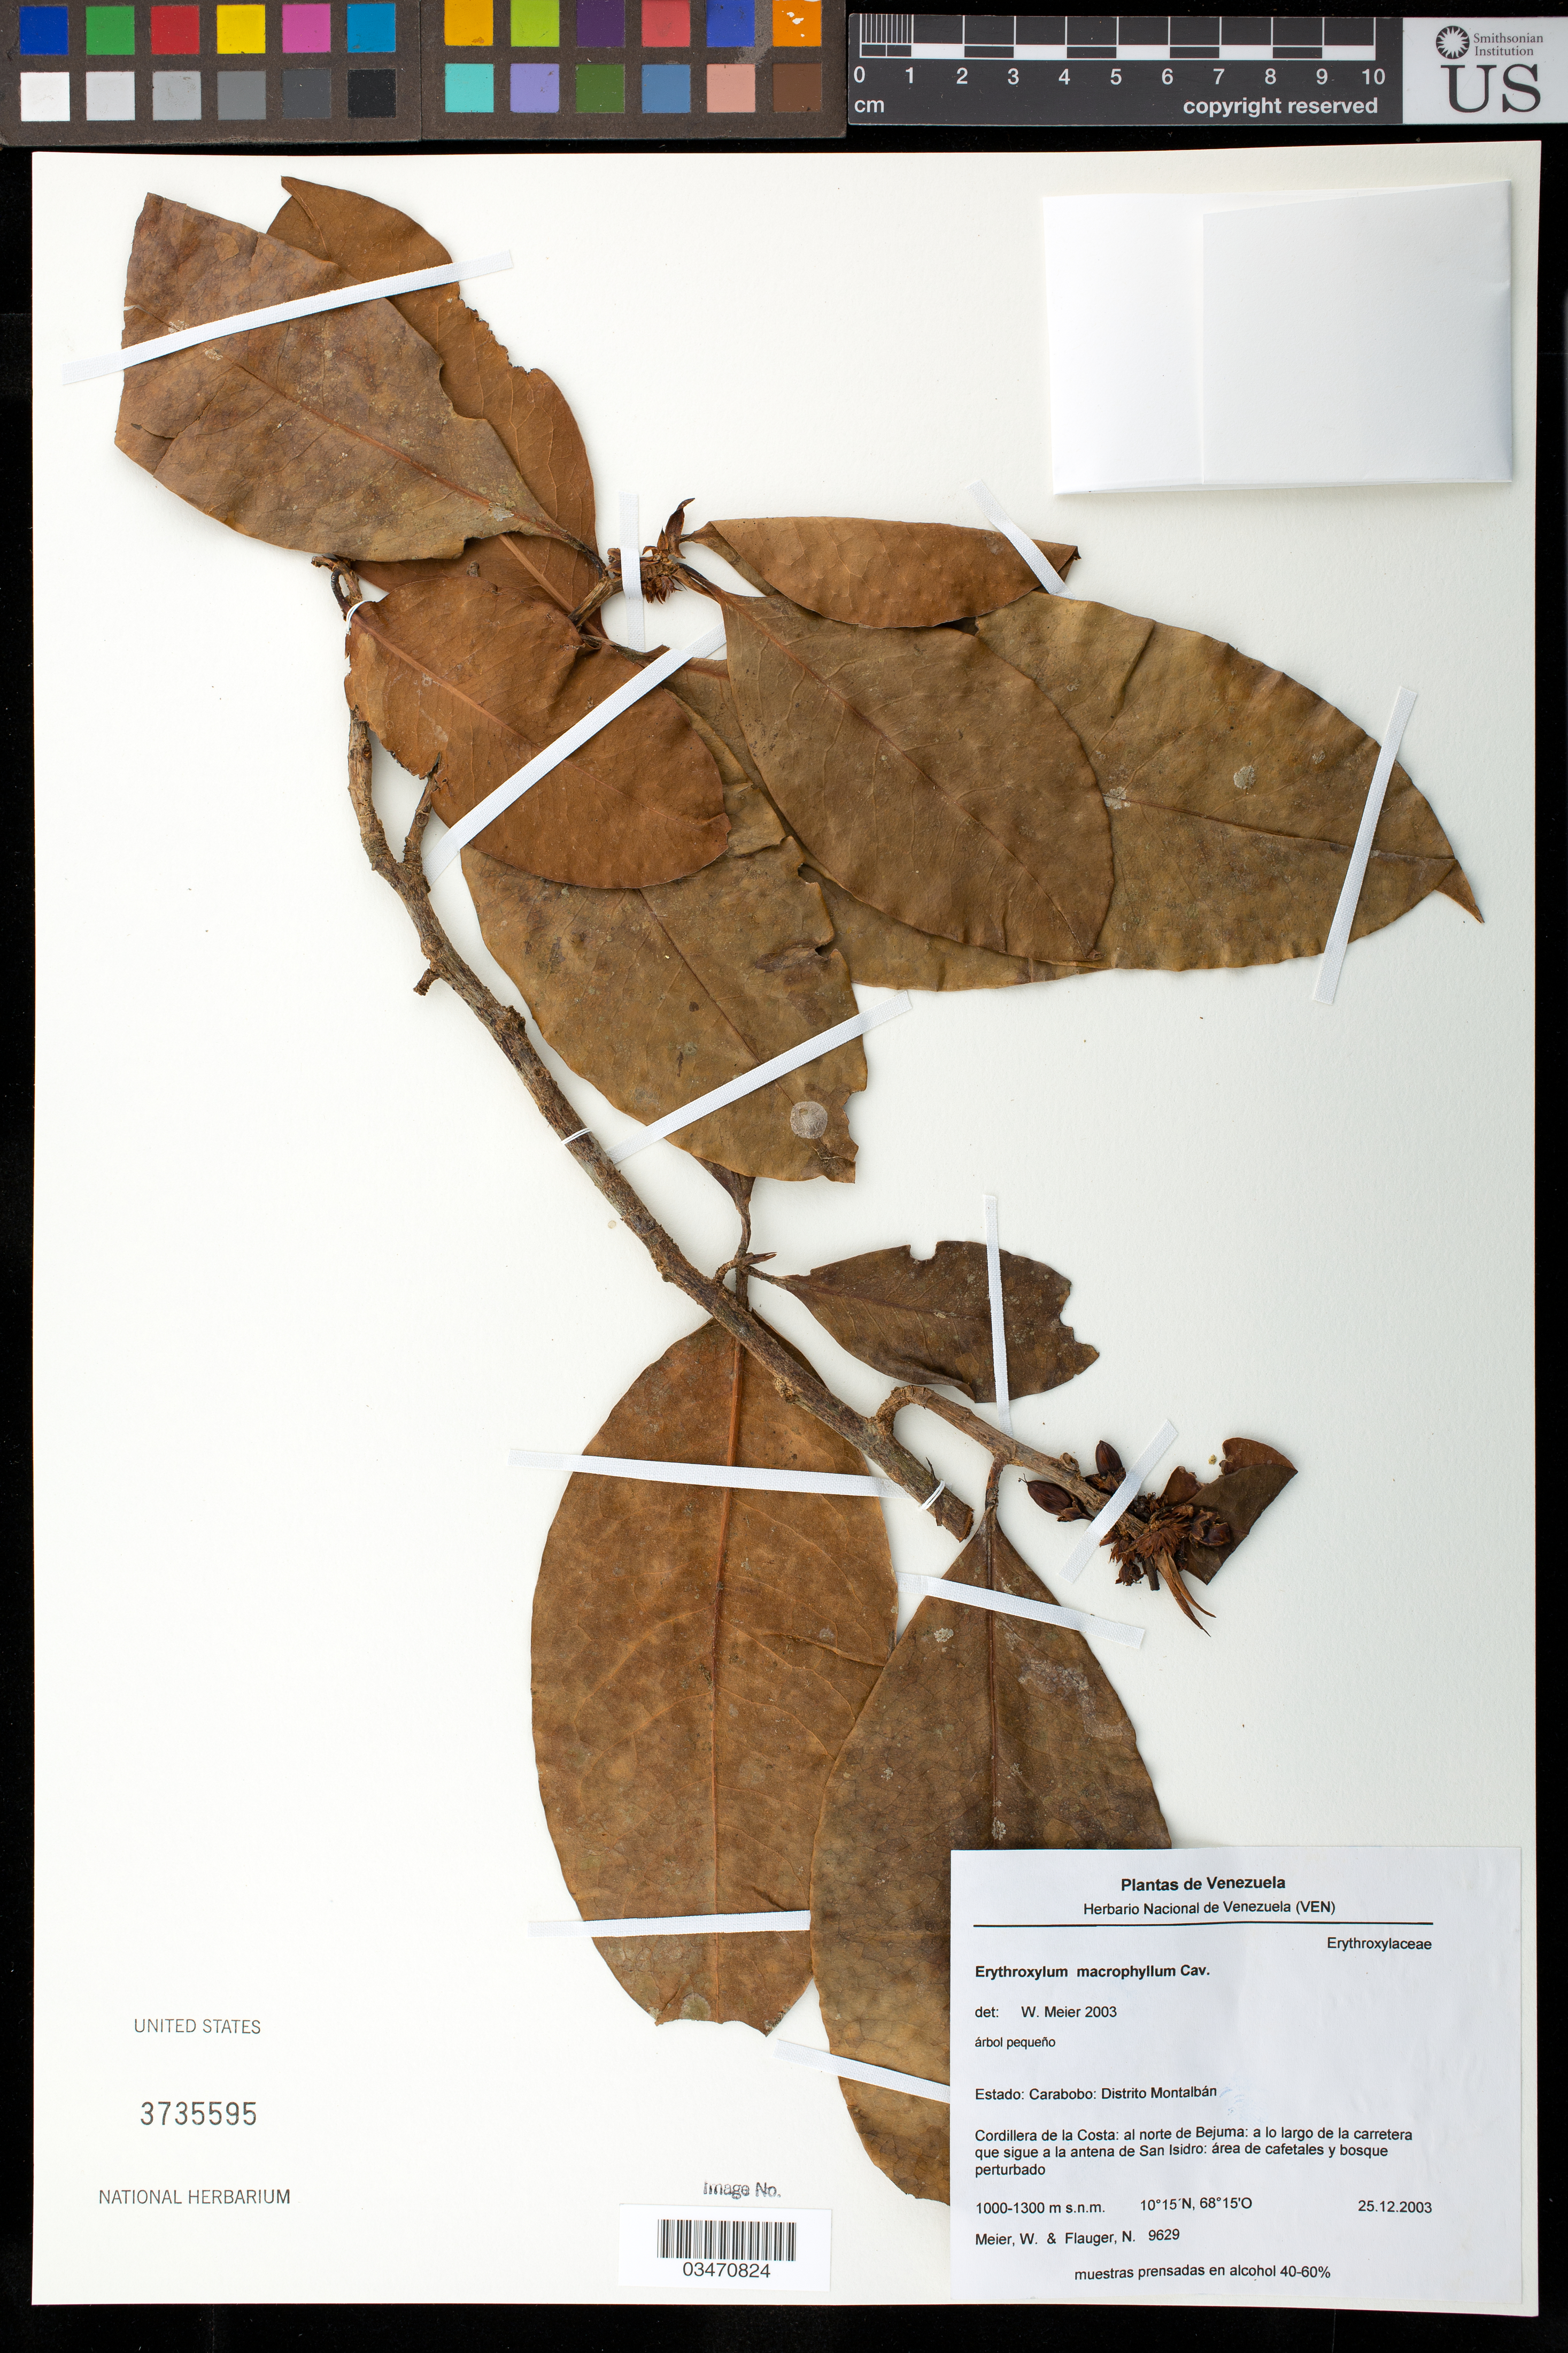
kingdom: Plantae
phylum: Tracheophyta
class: Magnoliopsida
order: Malpighiales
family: Erythroxylaceae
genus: Erythroxylum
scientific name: Erythroxylum macrophyllum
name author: Cav.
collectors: W. Meier & N. Flauger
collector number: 9629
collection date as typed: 25.12.2003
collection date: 2003-12-25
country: Venezuela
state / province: Carabobo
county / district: Montalbán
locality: Cordillera de la Costa: al norte de Bejuma: a lo largo de la carretera que sigue a la antena de San Isidro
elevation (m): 1000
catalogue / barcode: US 3735595